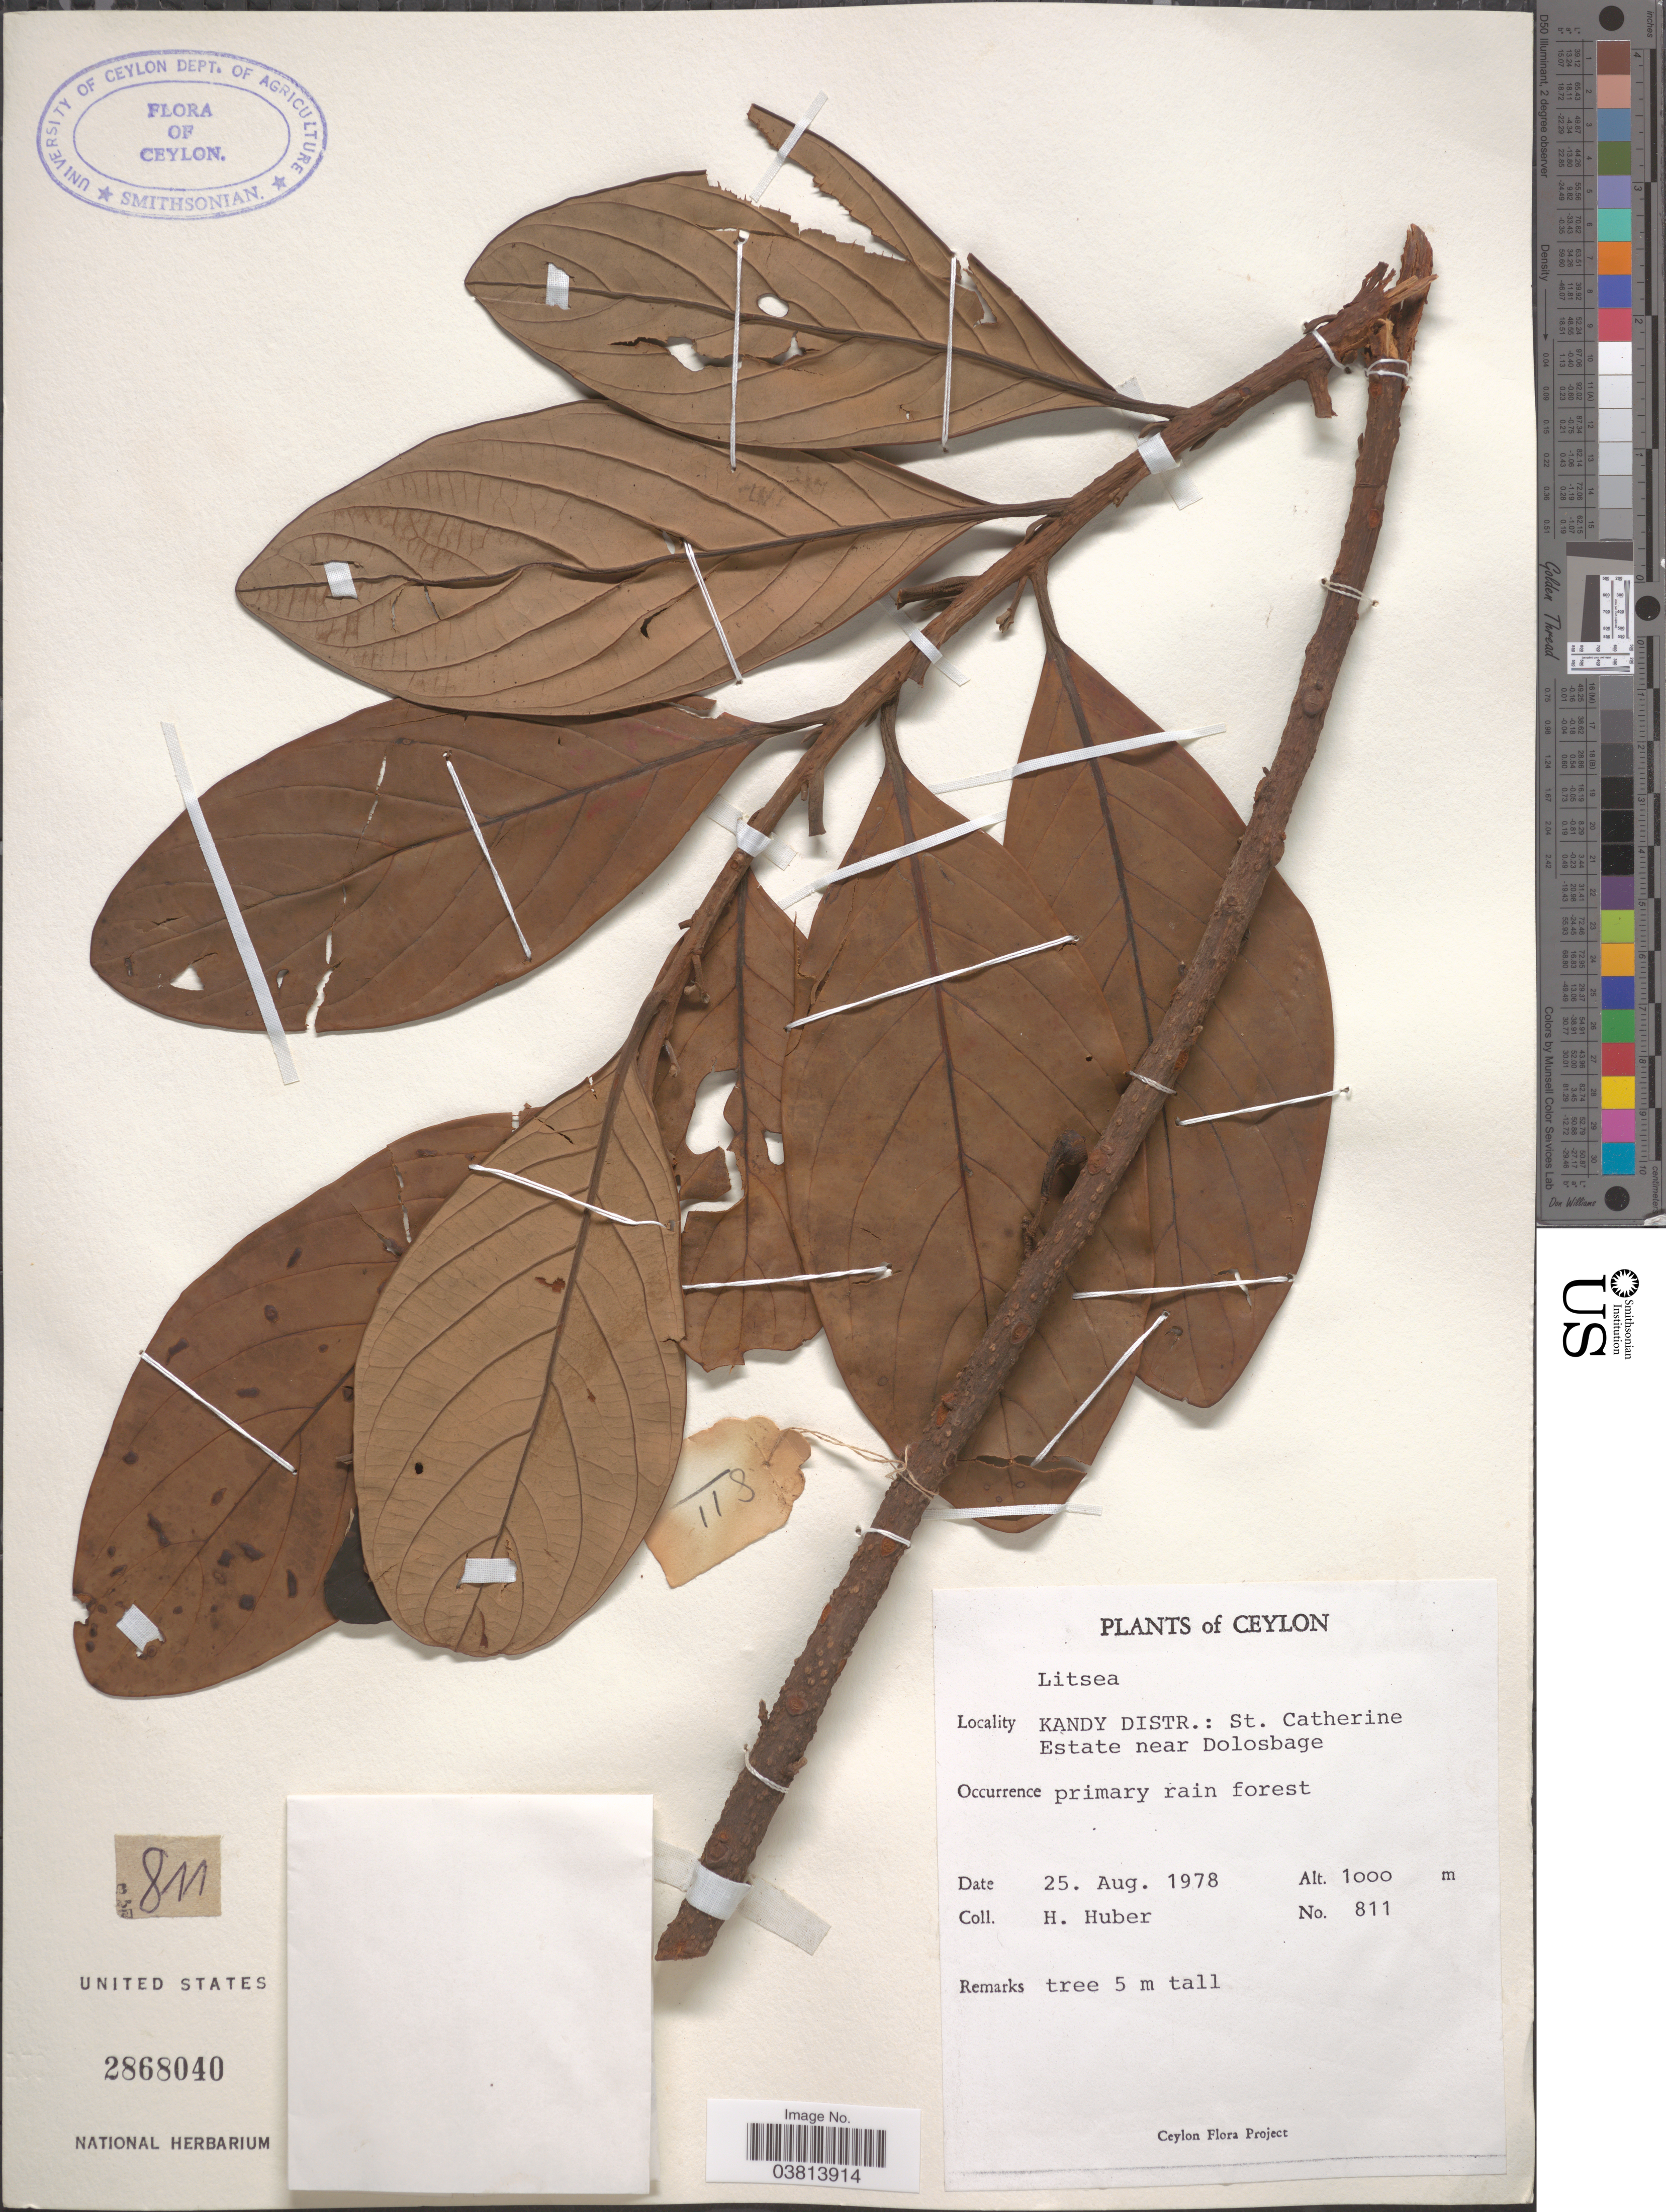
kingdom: Plantae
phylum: Tracheophyta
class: Magnoliopsida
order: Laurales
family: Lauraceae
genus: Litsea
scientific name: Litsea sp.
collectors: H. Huber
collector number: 811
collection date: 1978-08-25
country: Sri Lanka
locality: Ceylon. Kandy Distr.: St. Catherine Estate near Dolosbage.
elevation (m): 1000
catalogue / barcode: US 2868040